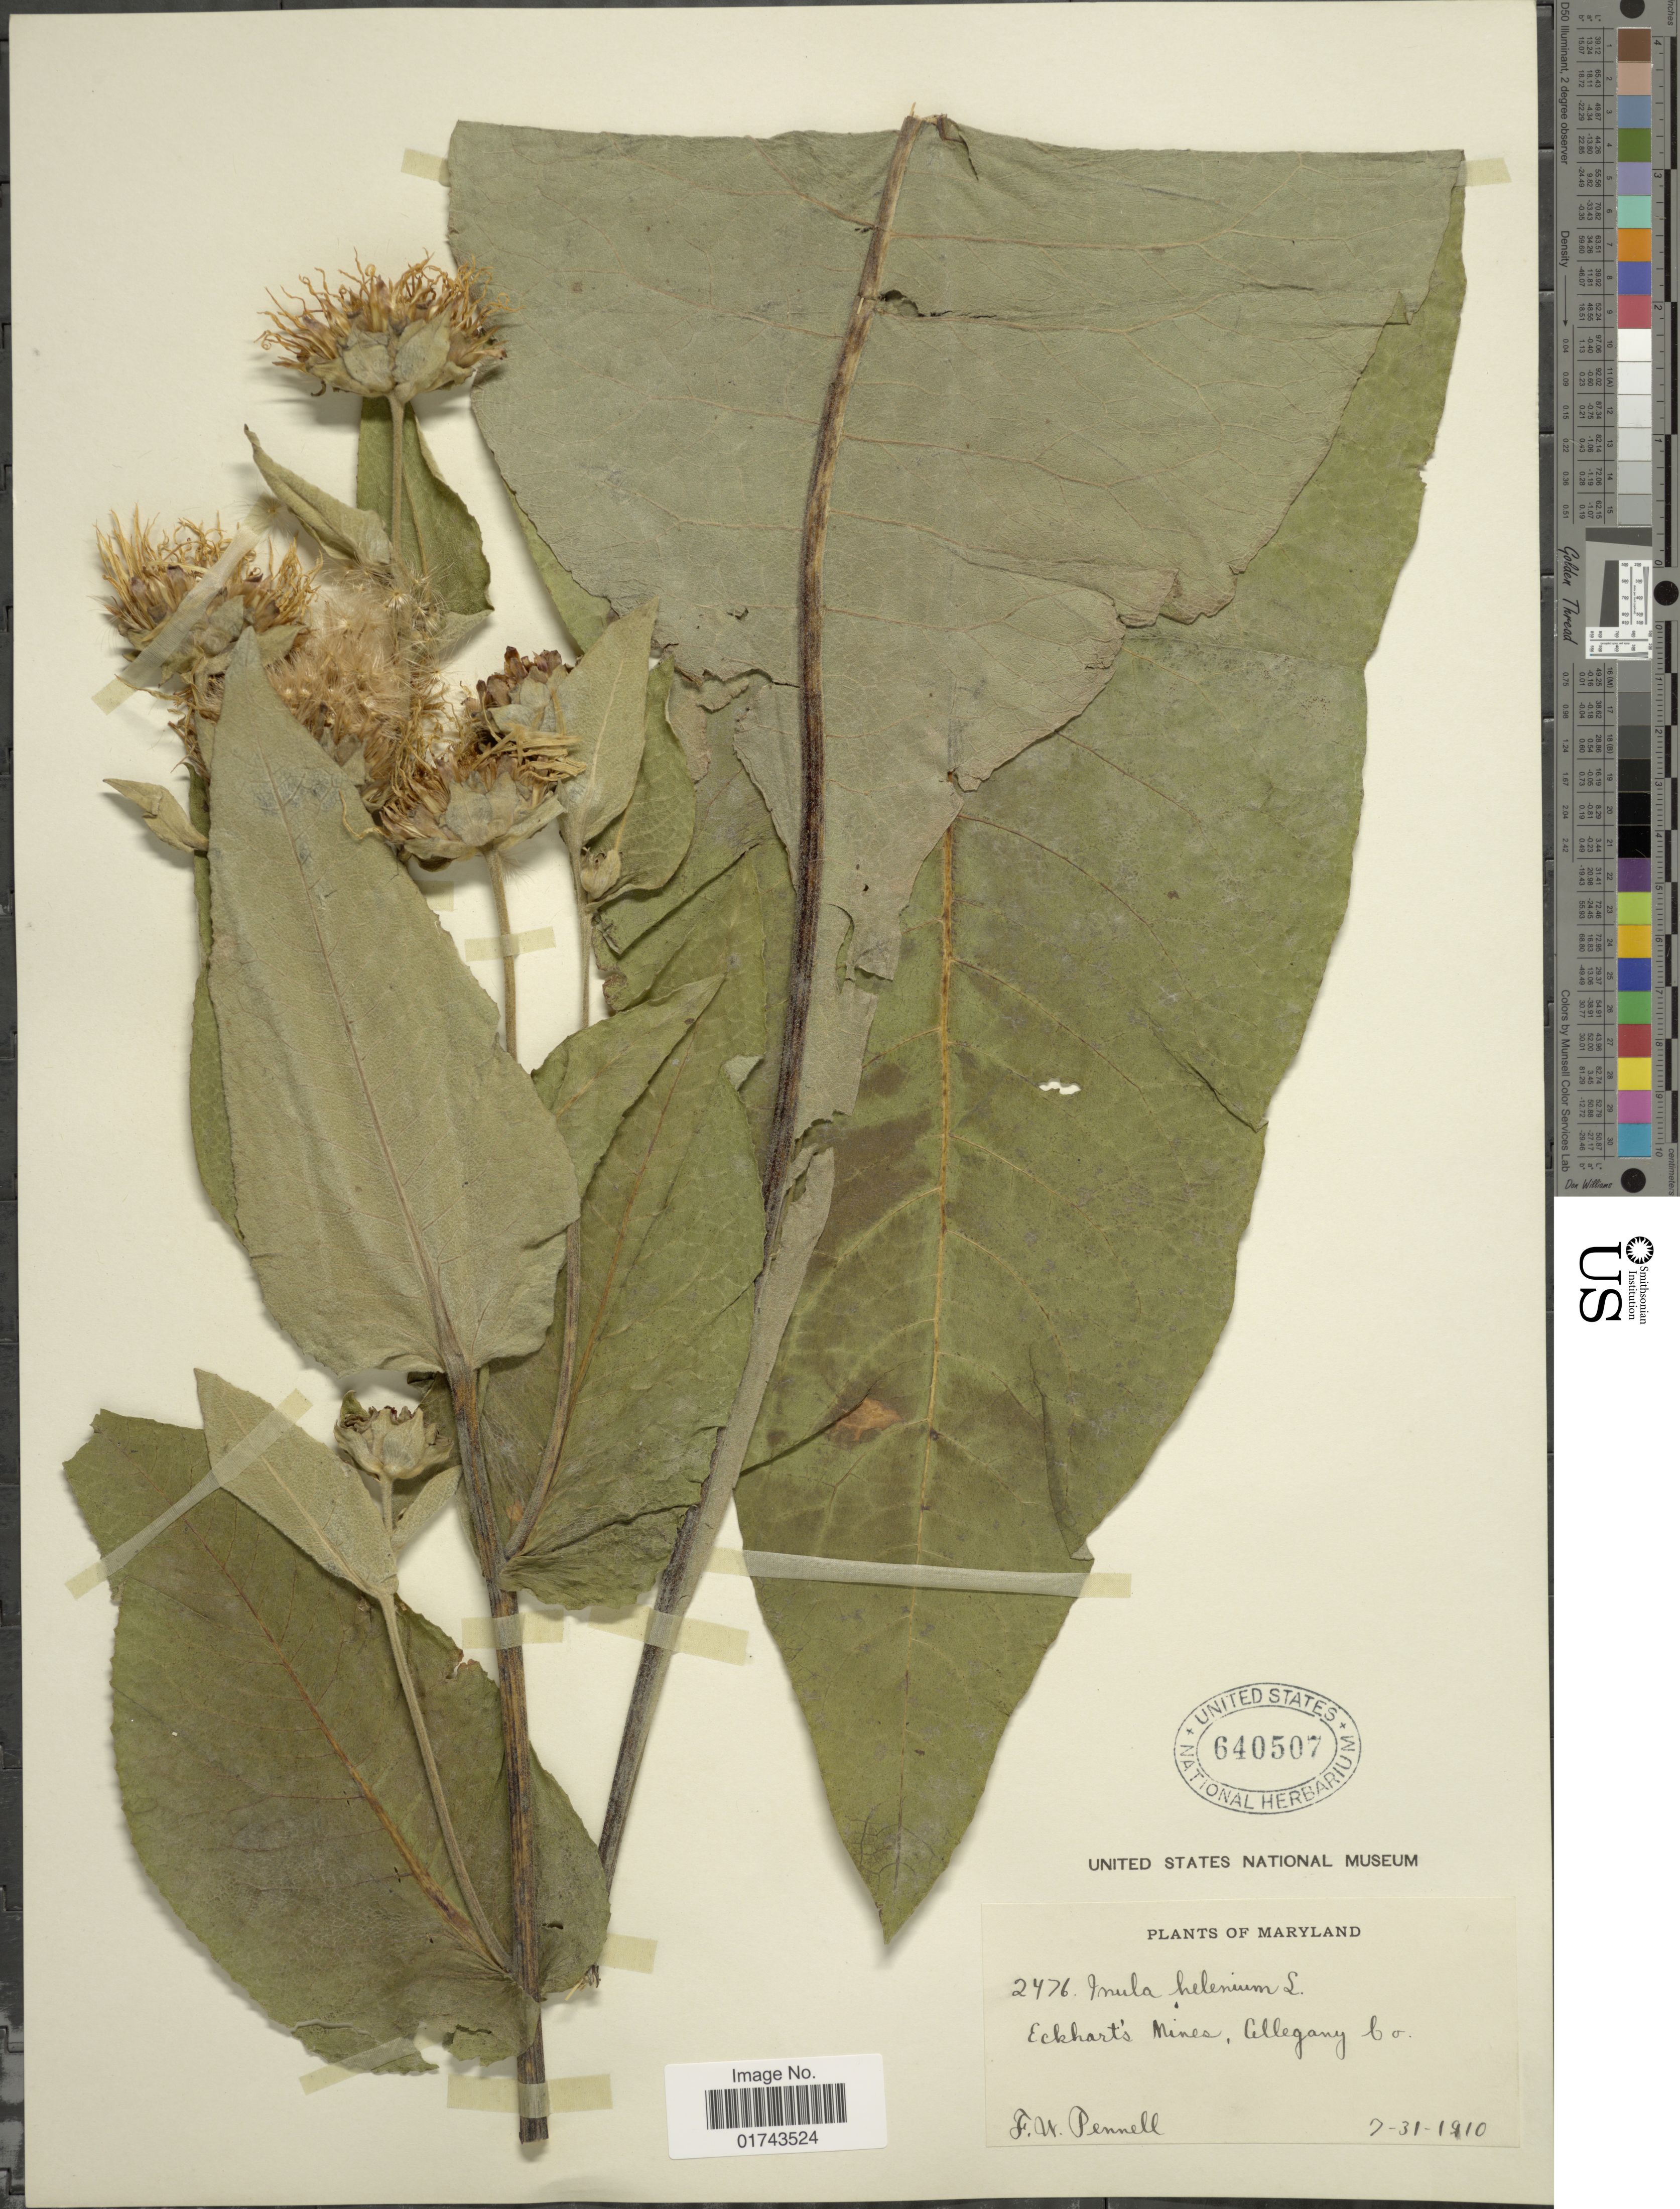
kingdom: Plantae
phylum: Tracheophyta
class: Magnoliopsida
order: Asterales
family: Asteraceae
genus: Inula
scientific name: Inula helenium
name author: L.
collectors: F. W. Pennell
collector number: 2476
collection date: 1910-07-31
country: United States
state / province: Maryland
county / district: Allegany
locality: Eckharts Mines, Cellegany Co.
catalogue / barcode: US 640507